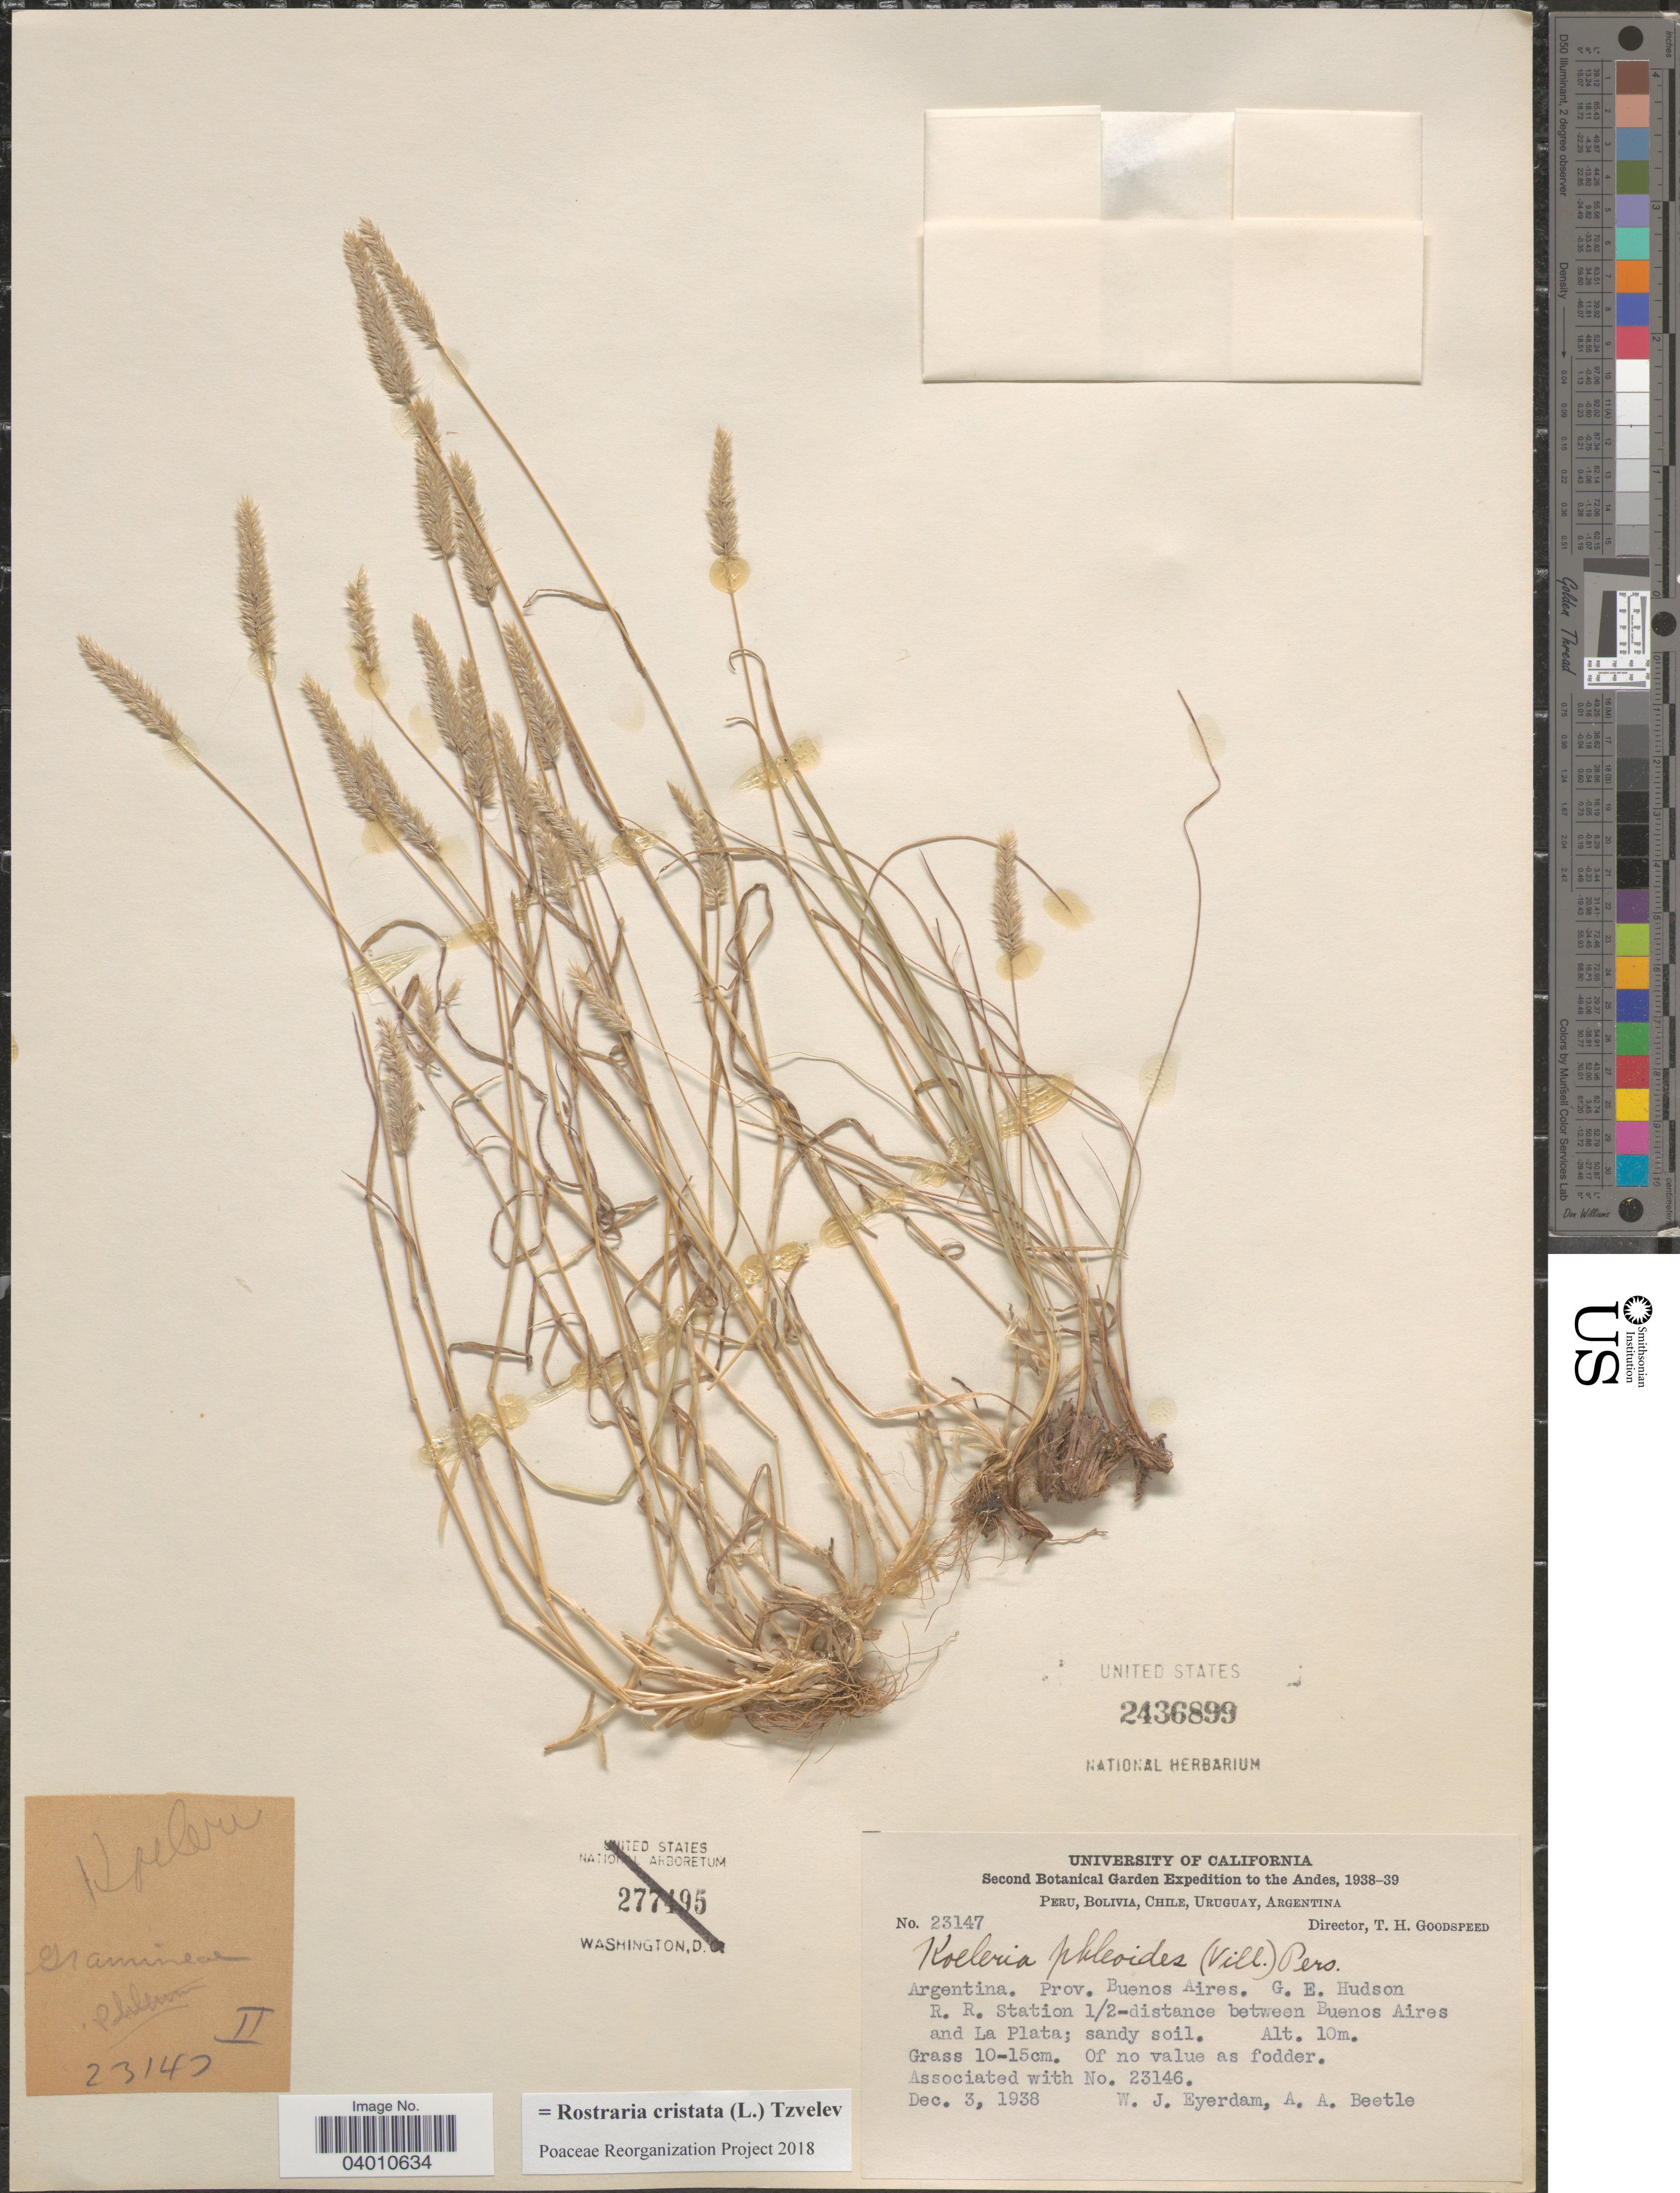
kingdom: Plantae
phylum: Tracheophyta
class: Liliopsida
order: Poales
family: Poaceae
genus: Rostraria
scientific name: Rostraria cristata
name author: (L.) Tzvelev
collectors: W. J. Eyerdam & A. A. Beetle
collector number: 23147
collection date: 1938-12-03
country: Argentina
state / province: Buenos Aires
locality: The Andes. G. E. Hudson R. R. Station 1/2-distance between Buenos Aires and La Plata.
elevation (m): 10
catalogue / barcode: US 2436899